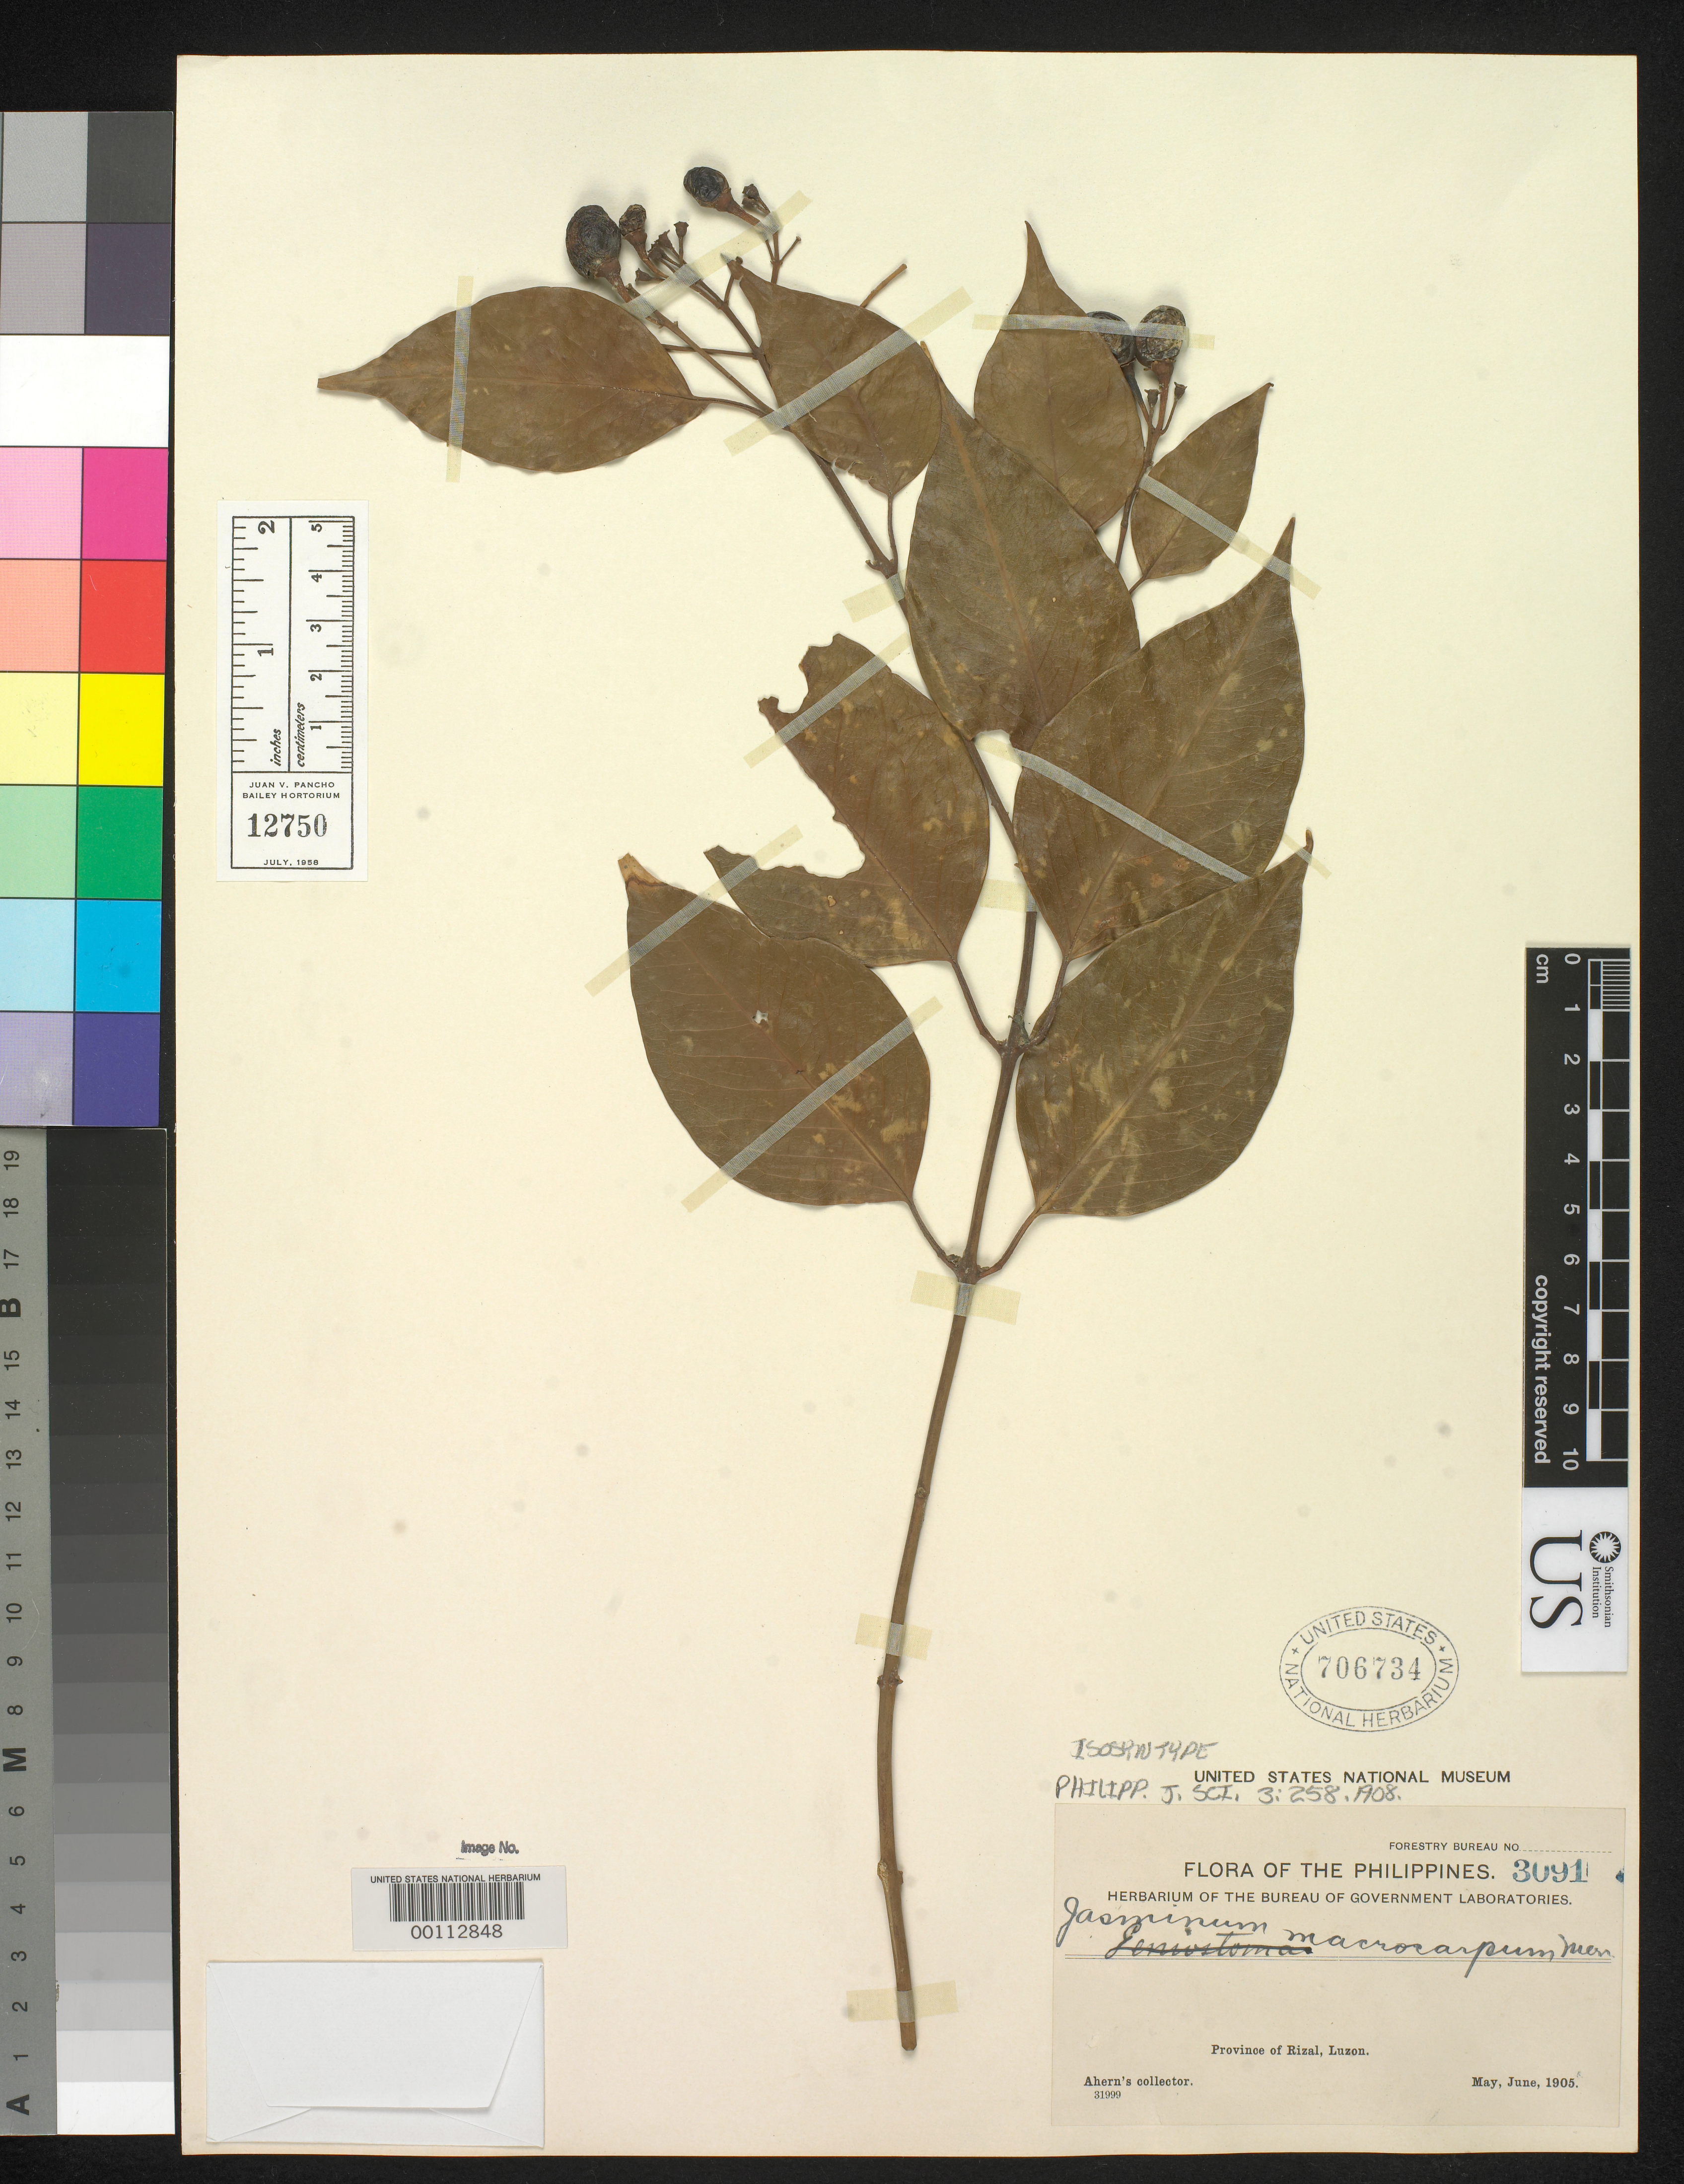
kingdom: Plantae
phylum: Tracheophyta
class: Magnoliopsida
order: Lamiales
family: Oleaceae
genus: Jasminum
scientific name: Jasminum macrocarpum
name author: Merr.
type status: Syntype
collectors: Ahern's collector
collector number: Bur. Sci. 3091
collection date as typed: May 1905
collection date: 1905-05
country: Philippines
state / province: Calabarzon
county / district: Rizal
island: Luzon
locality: Bosoboso.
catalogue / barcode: US 706734